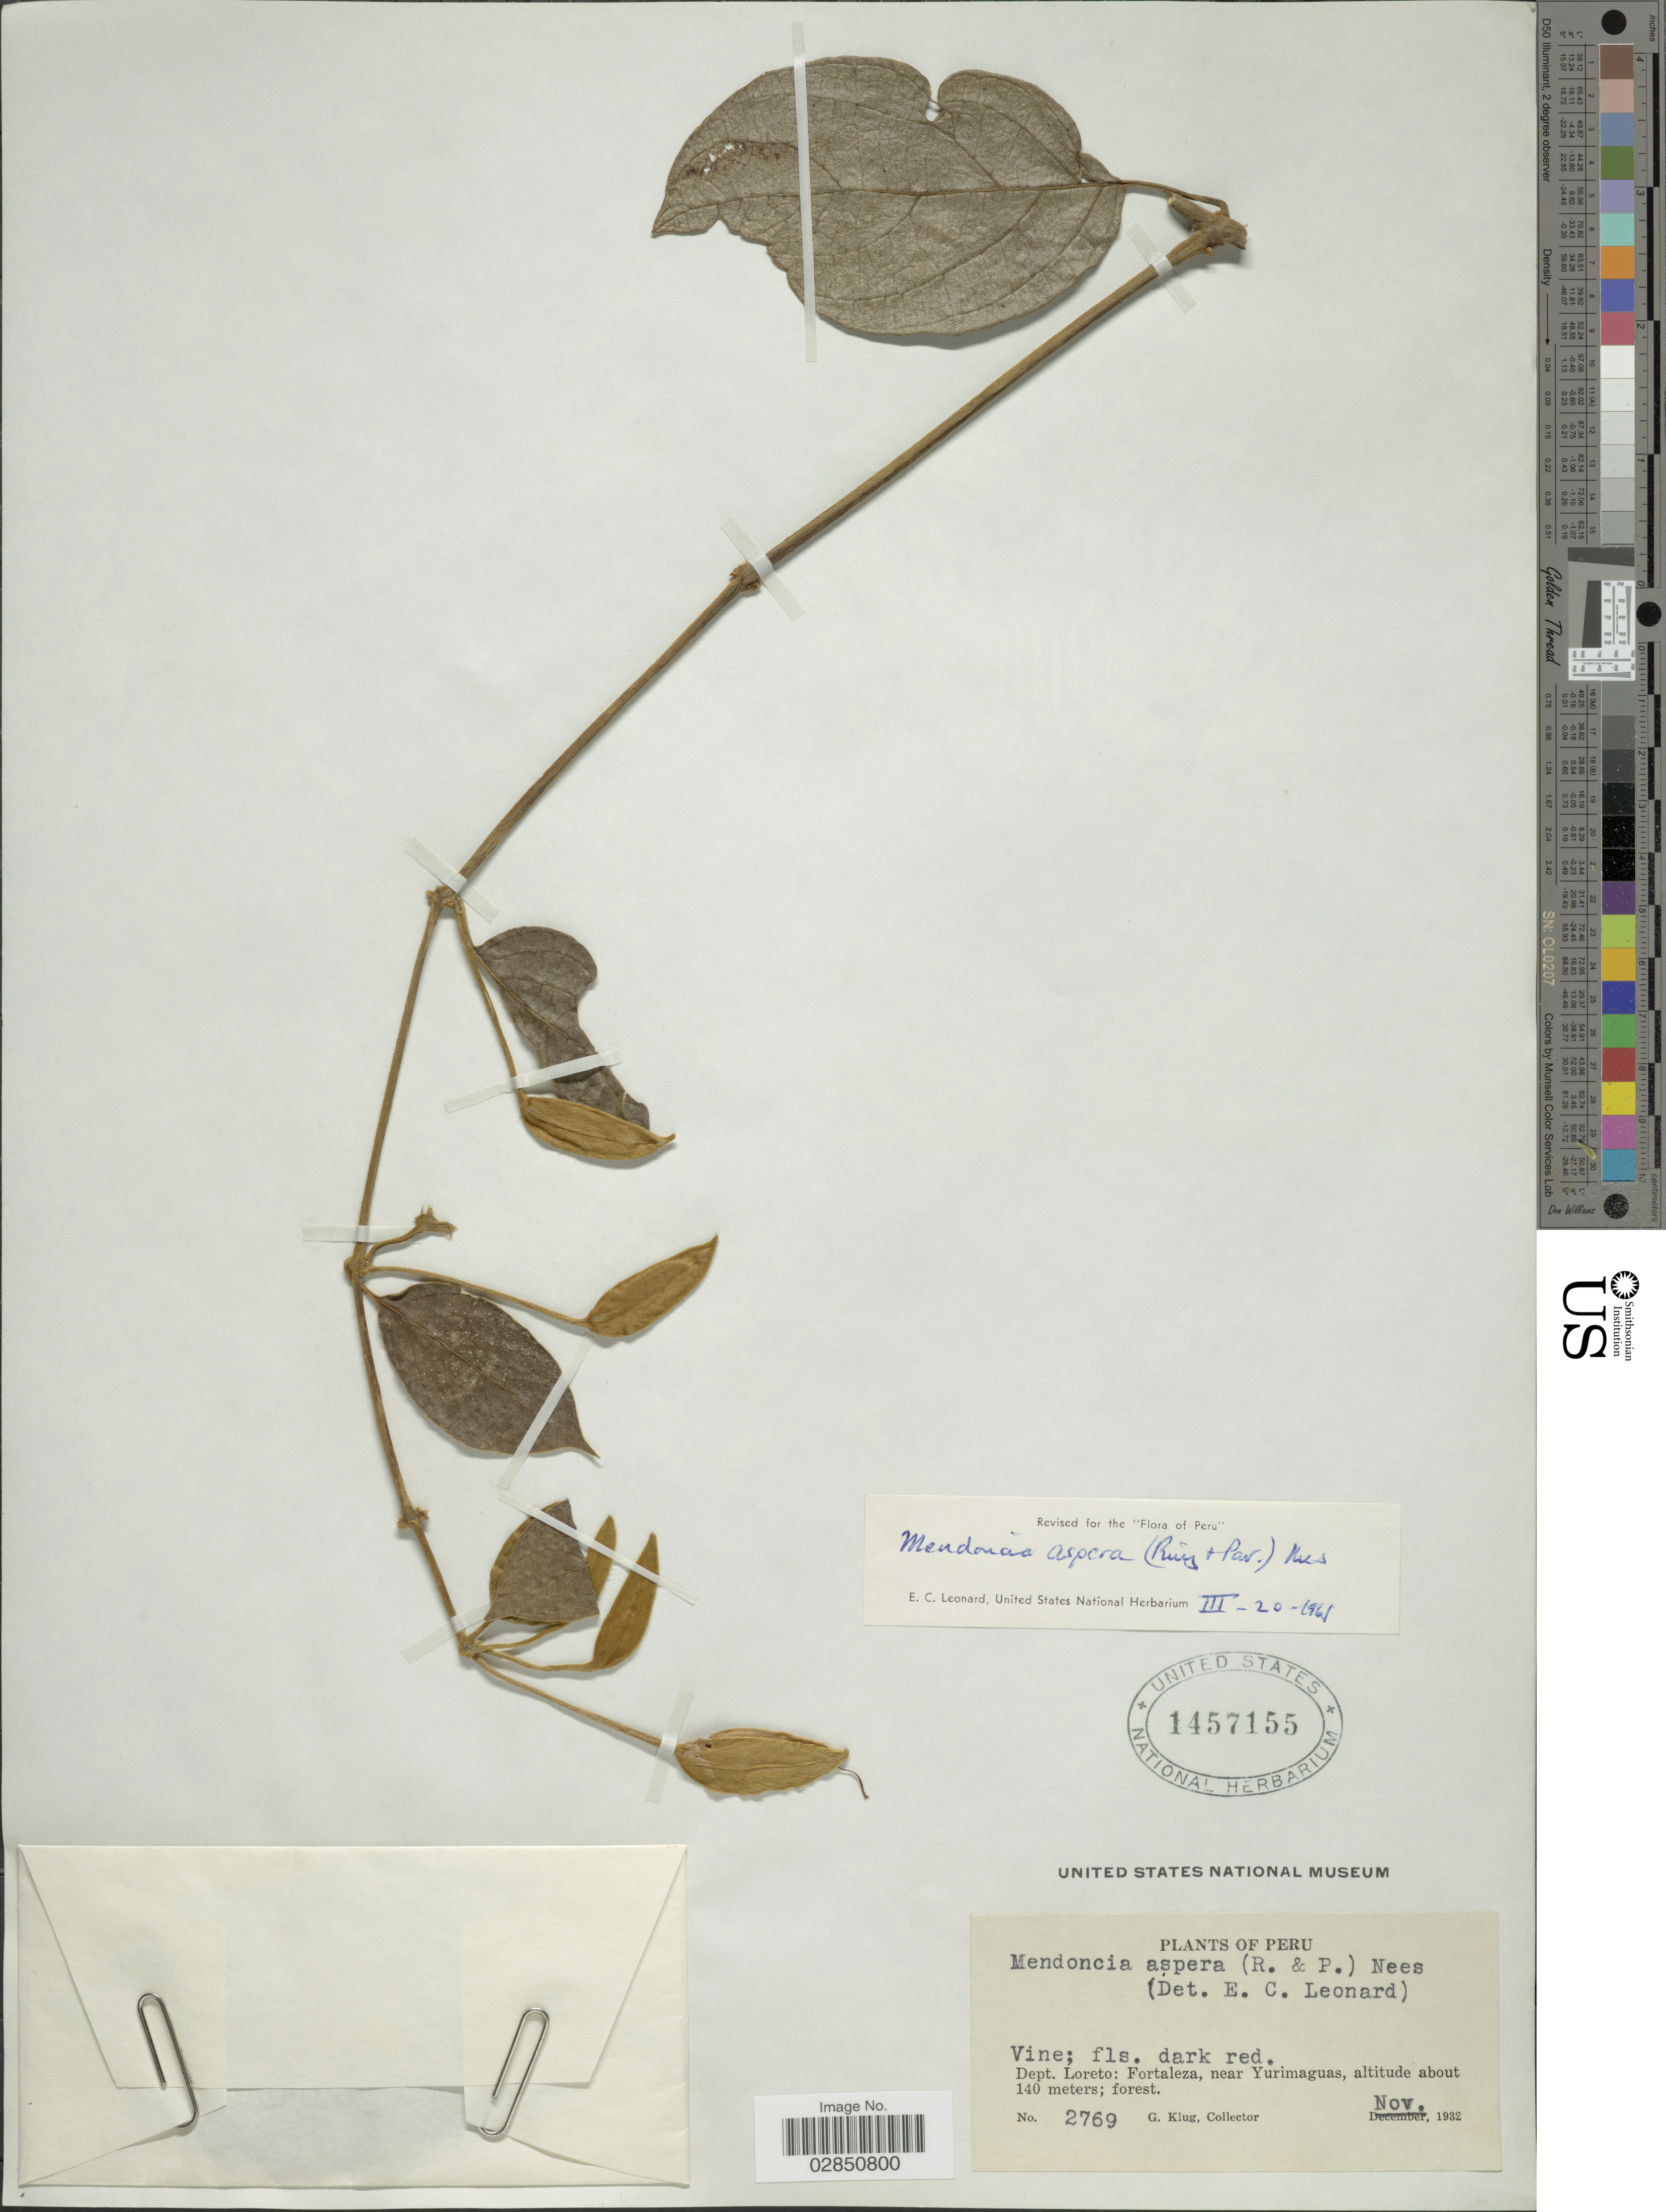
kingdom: Plantae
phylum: Tracheophyta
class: Magnoliopsida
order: Lamiales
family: Acanthaceae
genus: Mendoncia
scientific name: Mendoncia aspera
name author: (Ruiz & Pav.) Nees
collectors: G. Klug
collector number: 2769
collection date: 1932-11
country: Peru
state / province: Loreto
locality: Dept. Loreto: Fortaleza, near Yurimaguas.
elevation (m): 140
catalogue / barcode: US 1457155